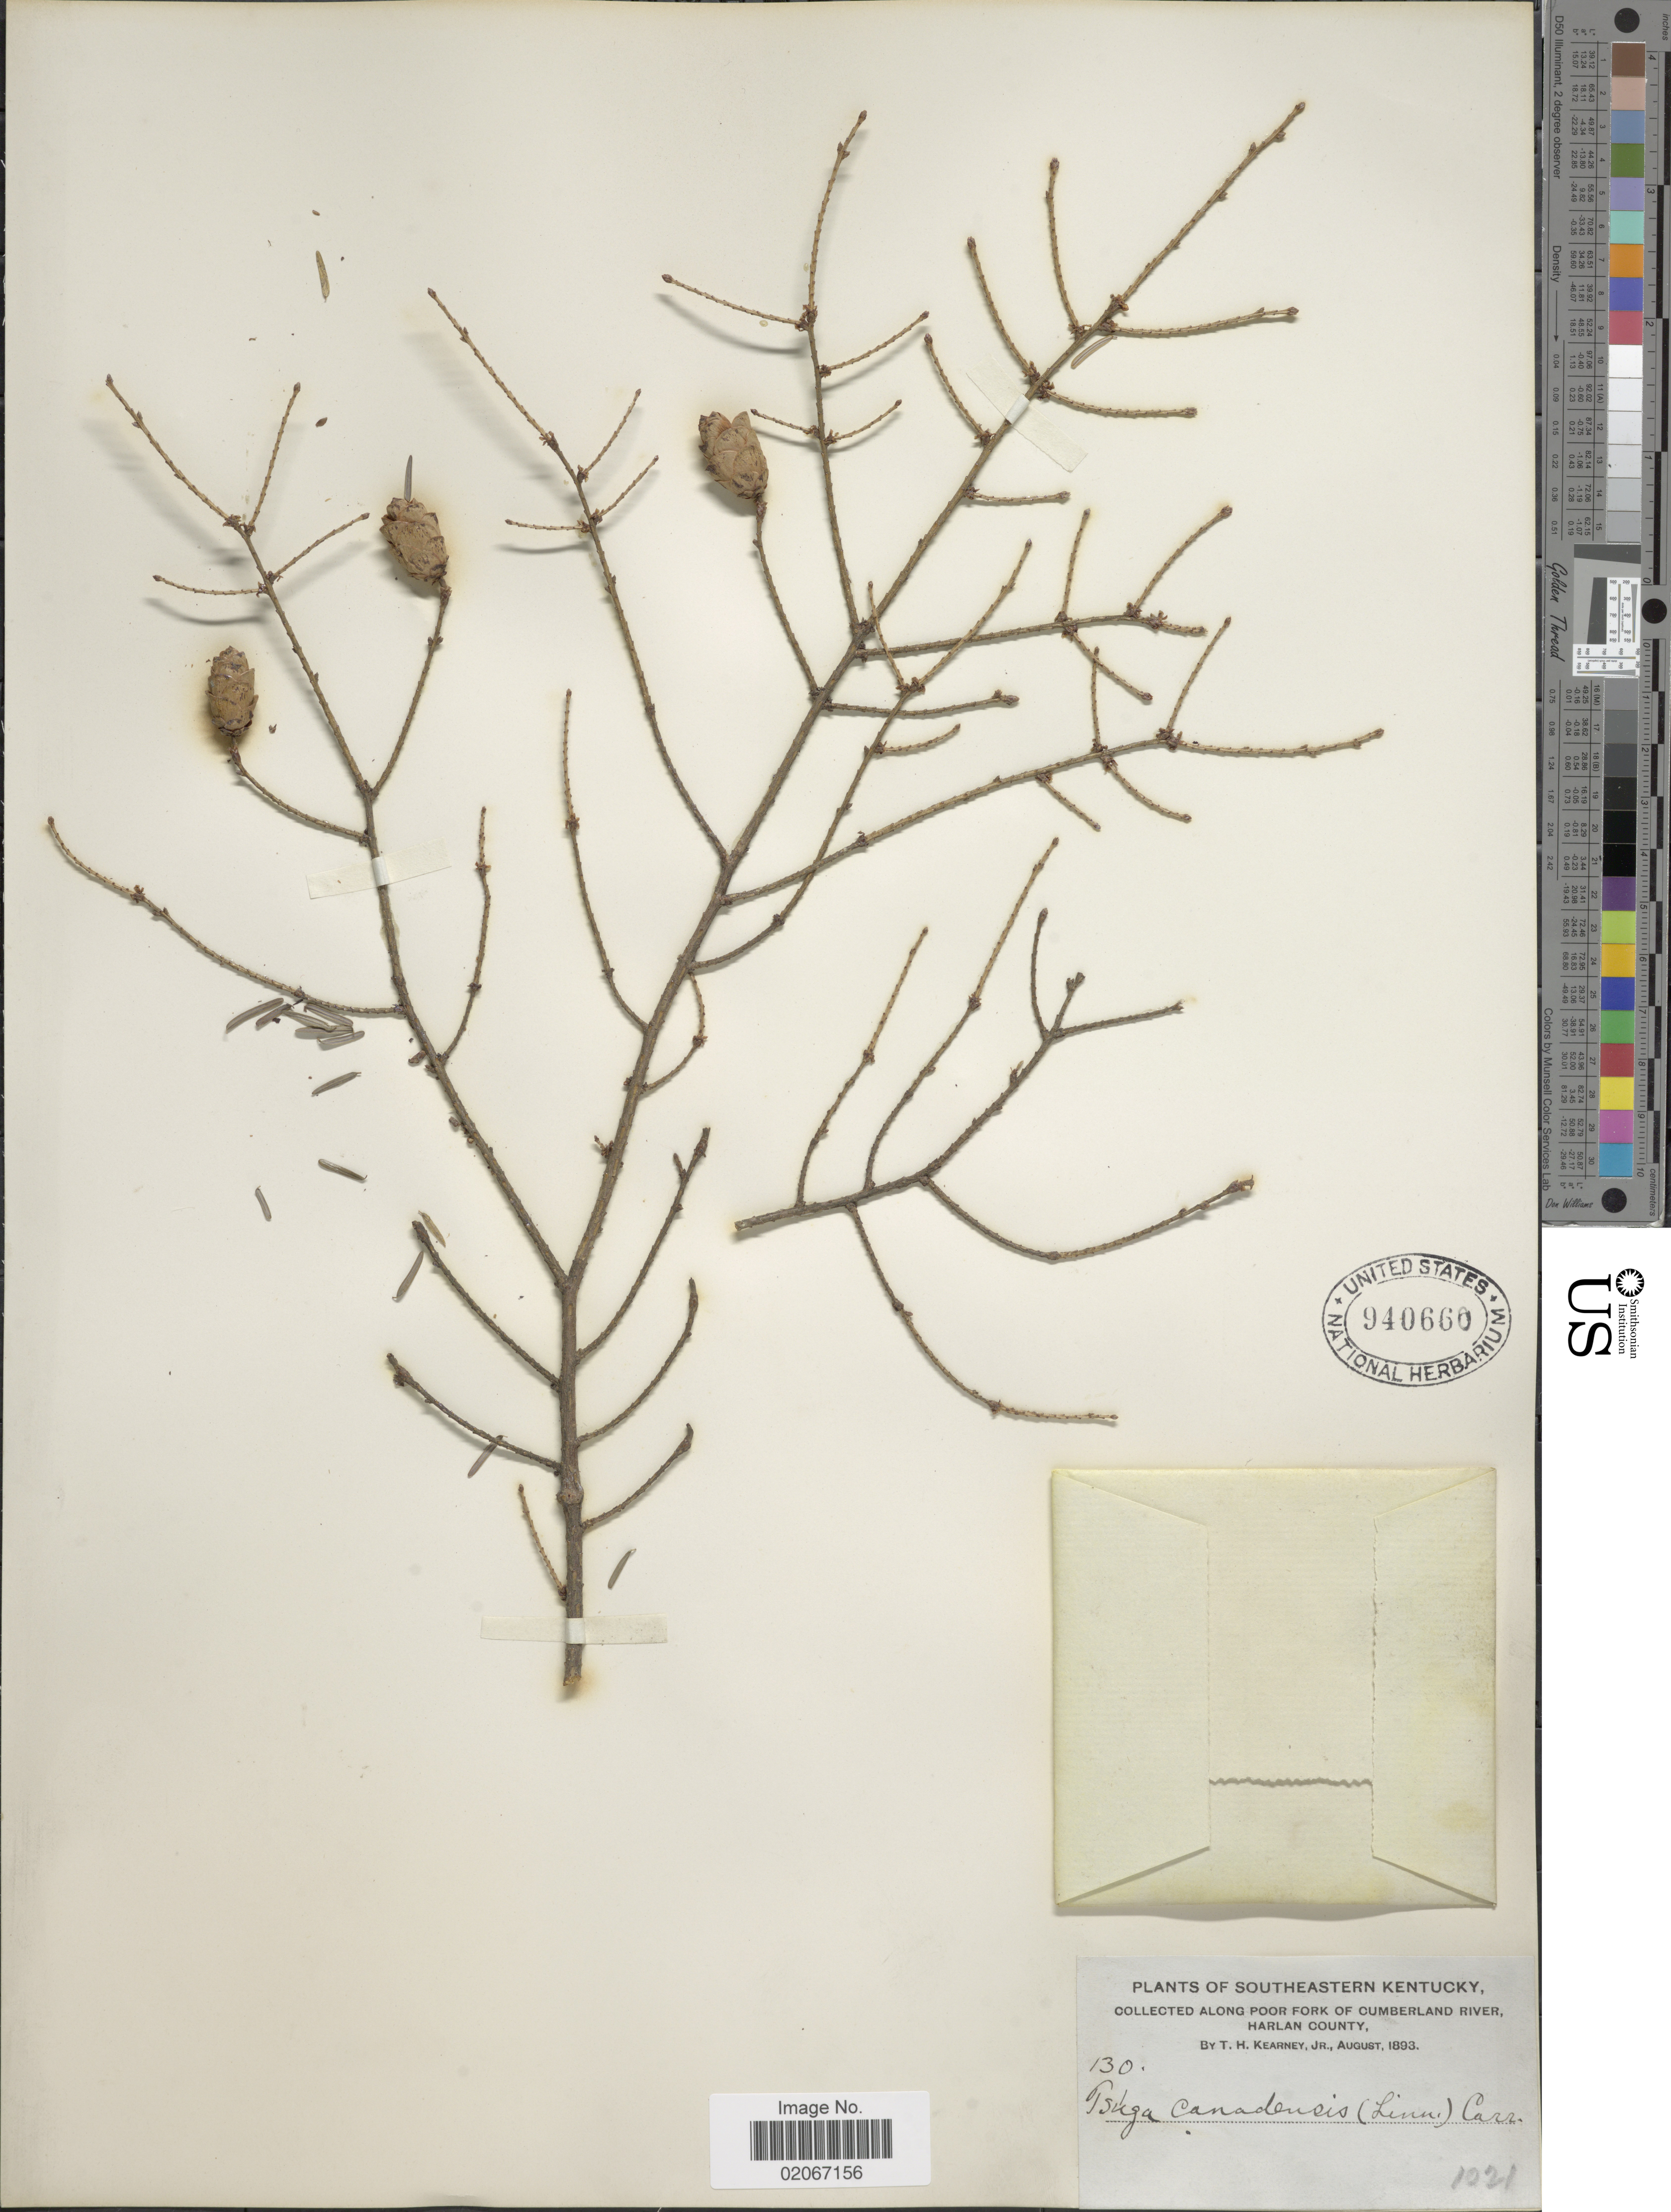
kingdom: Plantae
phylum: Tracheophyta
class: Pinopsida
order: Pinales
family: Pinaceae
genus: Tsuga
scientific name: Tsuga canadensis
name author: (L.) Carrière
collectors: T. H. Kearney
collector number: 130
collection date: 1893-08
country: United States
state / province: Kentucky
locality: Southeastern Kentucky, along Poor Fork of Cumberland River, Harlan County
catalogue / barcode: US 940660